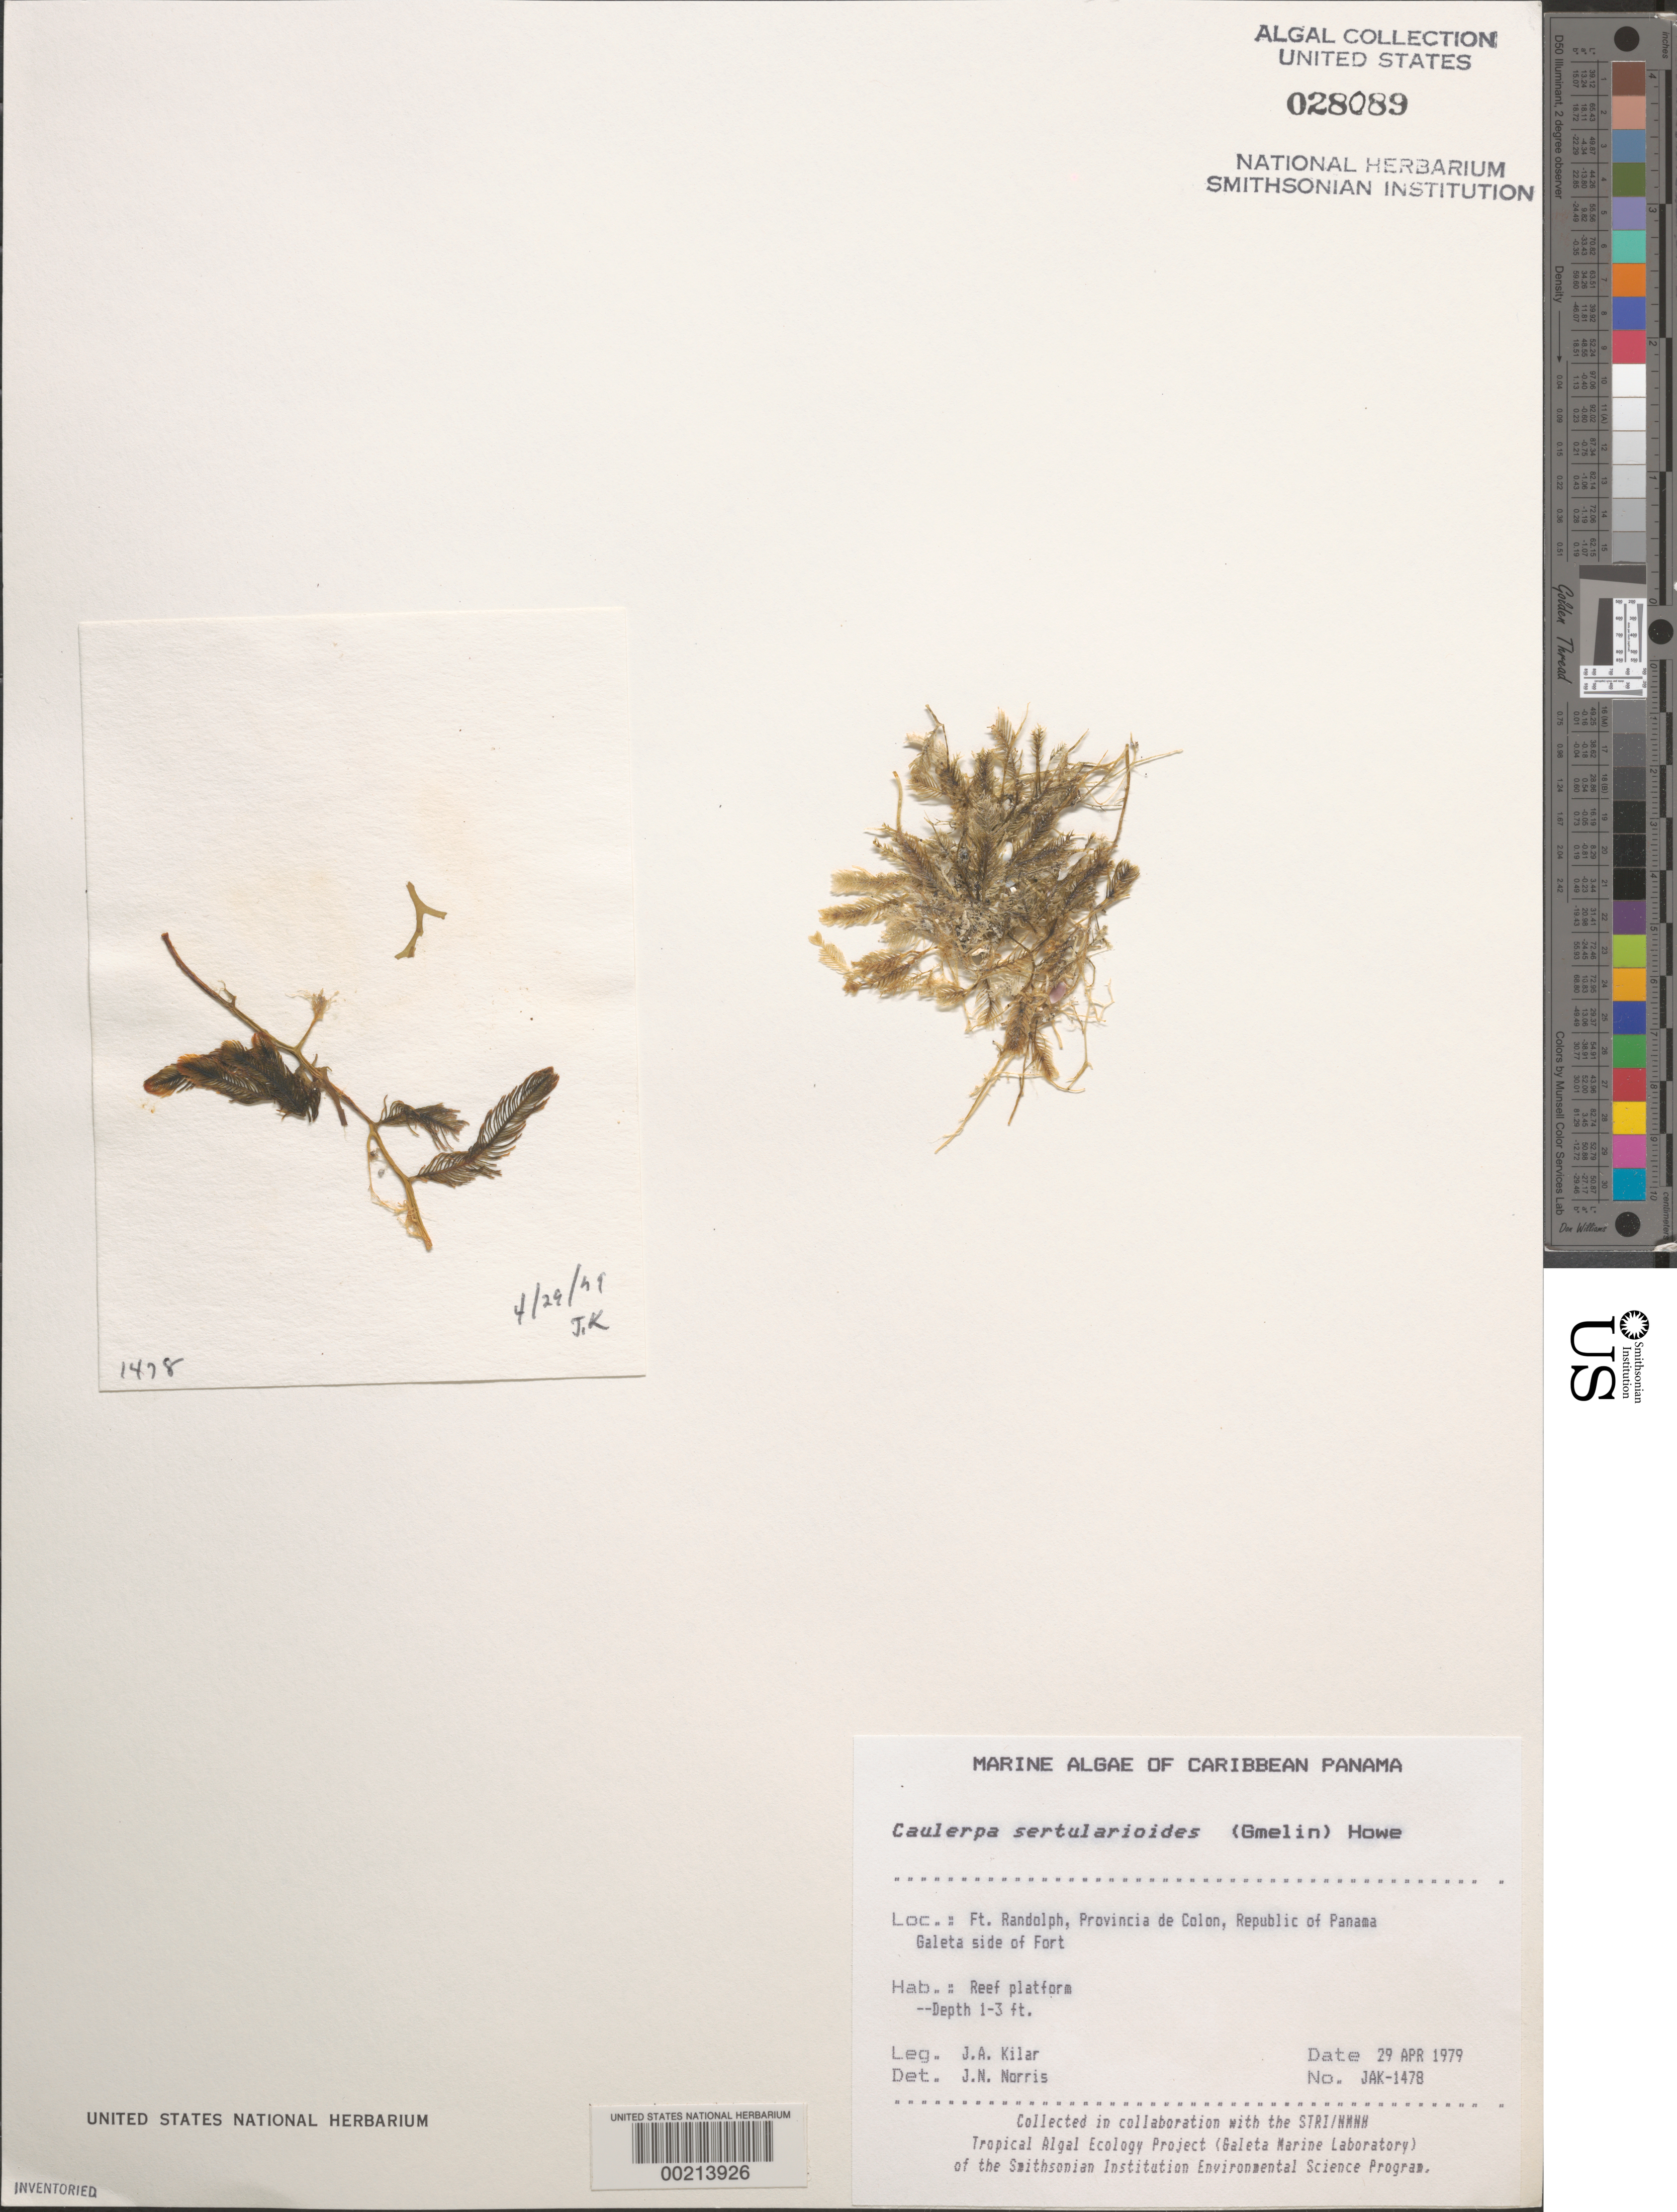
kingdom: Plantae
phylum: Chlorophyta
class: Ulvophyceae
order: Bryopsidales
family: Caulerpaceae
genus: Caulerpa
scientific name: Caulerpa sertularioides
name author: (S.G. Gmel.) M. Howe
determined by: Norris, James N.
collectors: J. A. Kilar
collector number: JAK-1478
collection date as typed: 29 Apr 1979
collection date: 1979-04-29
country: Panama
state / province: Colón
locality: Fort Randolph, Galeta side of fort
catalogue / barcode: US 28089